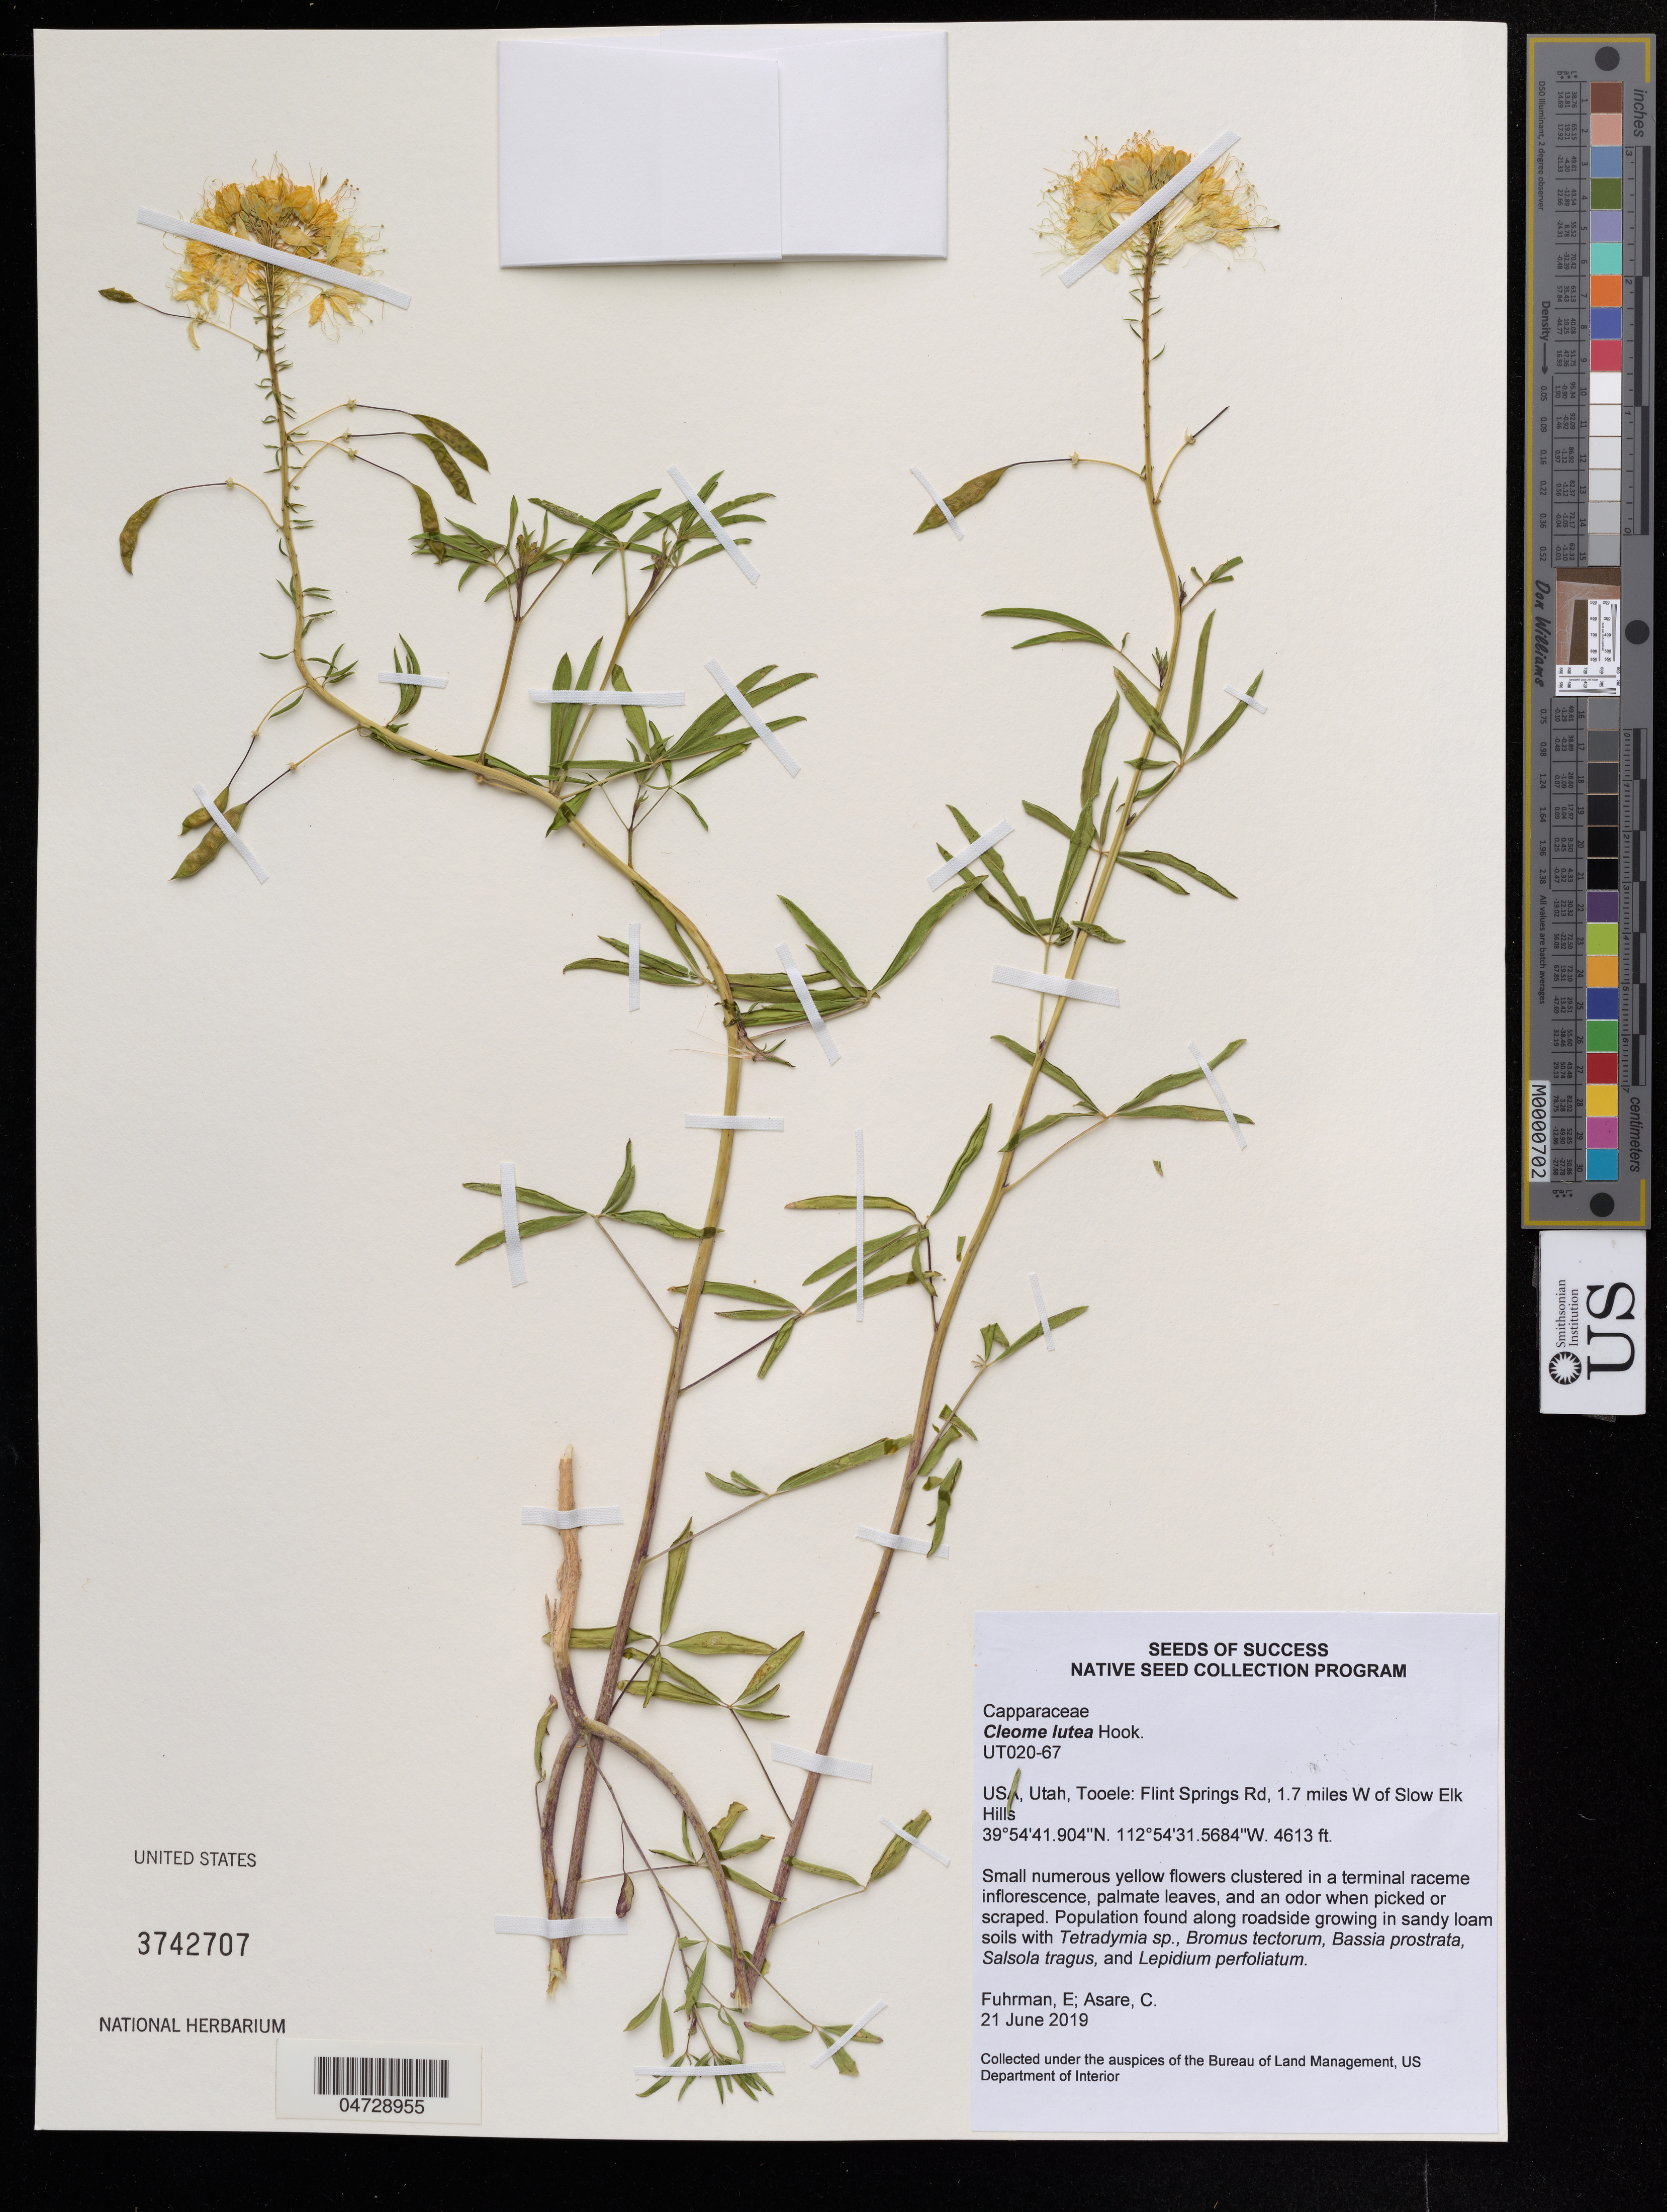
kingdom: Plantae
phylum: Tracheophyta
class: Magnoliopsida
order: Brassicales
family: Cleomaceae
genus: Cleome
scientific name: Cleome lutea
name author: Hook.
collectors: E. Fuhrman & C. Asare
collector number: UT020-67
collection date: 2019-06-21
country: United States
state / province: Utah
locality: Tooele: Flint Springs Rd, 1.7 miles W of Slow Elk Hills.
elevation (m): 1406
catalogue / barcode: US 3742707